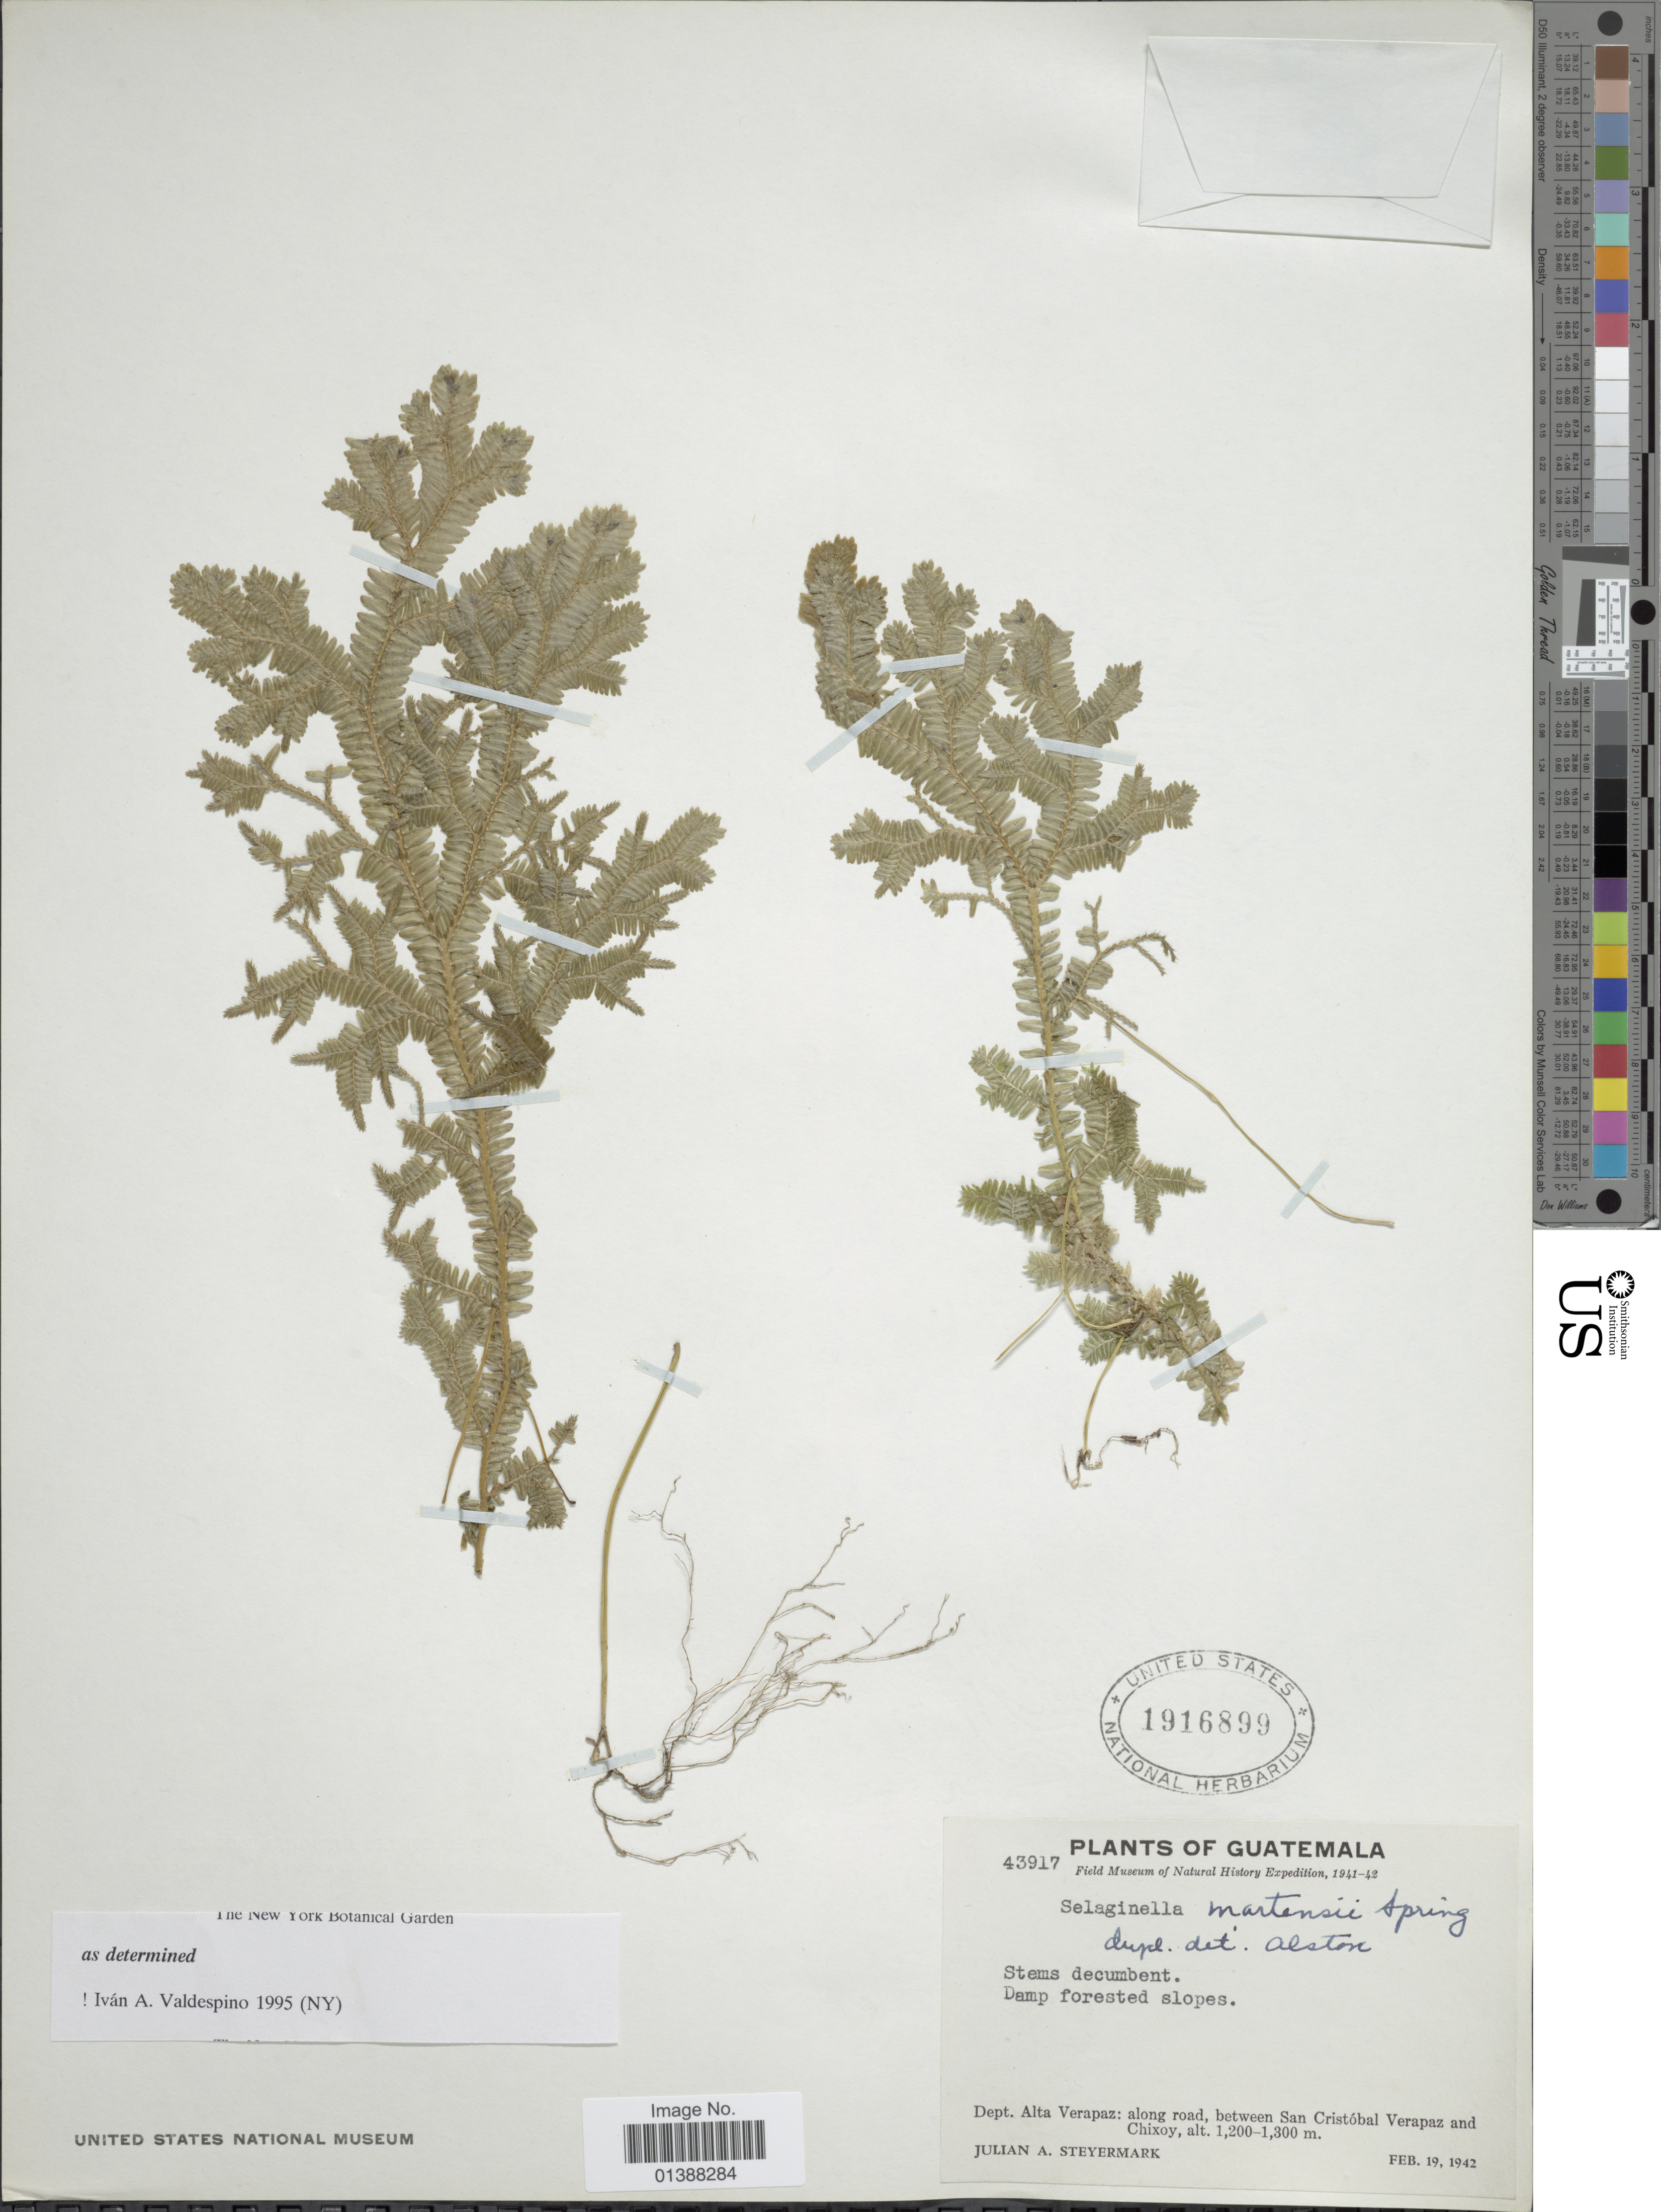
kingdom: Plantae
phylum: Tracheophyta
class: Lycopodiopsida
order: Selaginellales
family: Selaginellaceae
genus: Selaginella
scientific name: Selaginella martensii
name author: Spring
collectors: J. Steyermark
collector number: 43917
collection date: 1942-02-19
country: Guatemala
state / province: Alta Verapaz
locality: Along road, between San Cristóbal Verapaz and Chixoy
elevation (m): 1200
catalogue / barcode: US 1916899